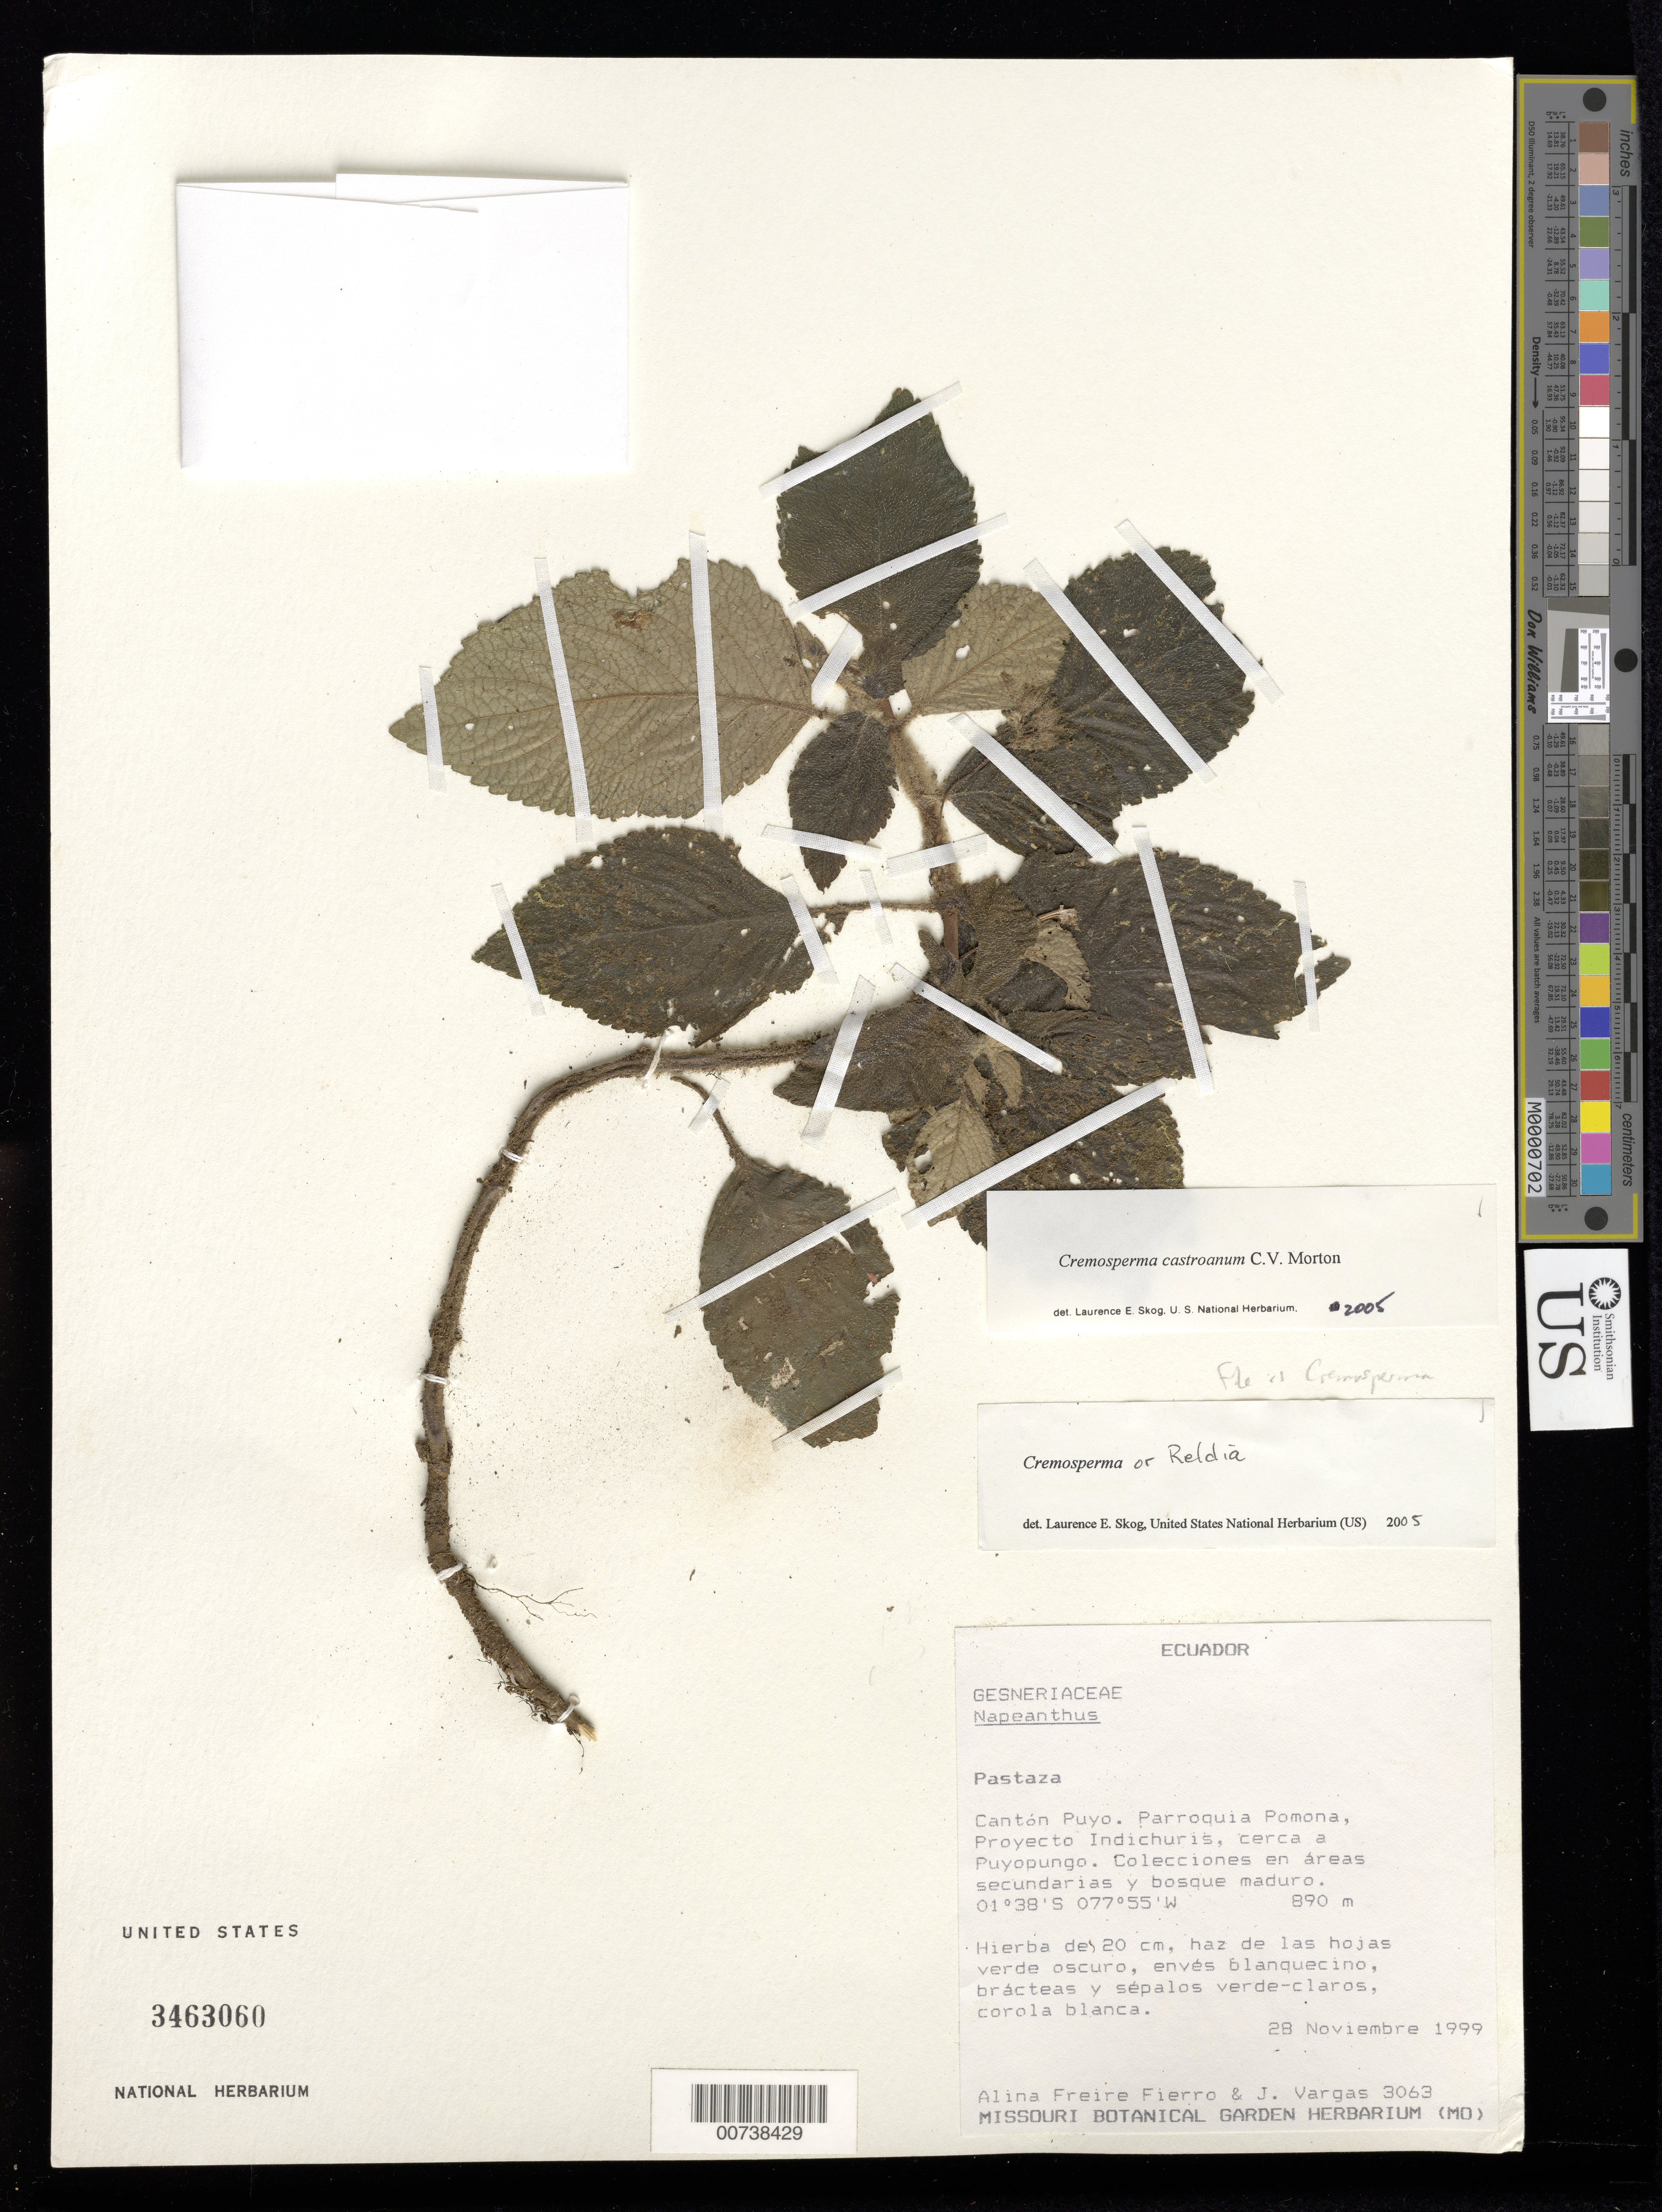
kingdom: Plantae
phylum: Tracheophyta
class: Magnoliopsida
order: Lamiales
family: Gesneriaceae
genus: Cremosperma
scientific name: Cremosperma castroanum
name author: C.V. Morton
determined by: Skog, Laurence E.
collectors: A. Freire-Fierro & J. Vargas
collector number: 3063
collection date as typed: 28 Nov 1999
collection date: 1999-11-28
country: Ecuador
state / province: Pastaza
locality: Cantón Puyo, Parroquia Pomona, Proyecto Indichuris, cerca a Puyopungo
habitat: Colecciones en áreas secundarias y bosque maduro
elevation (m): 890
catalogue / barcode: US 3463060